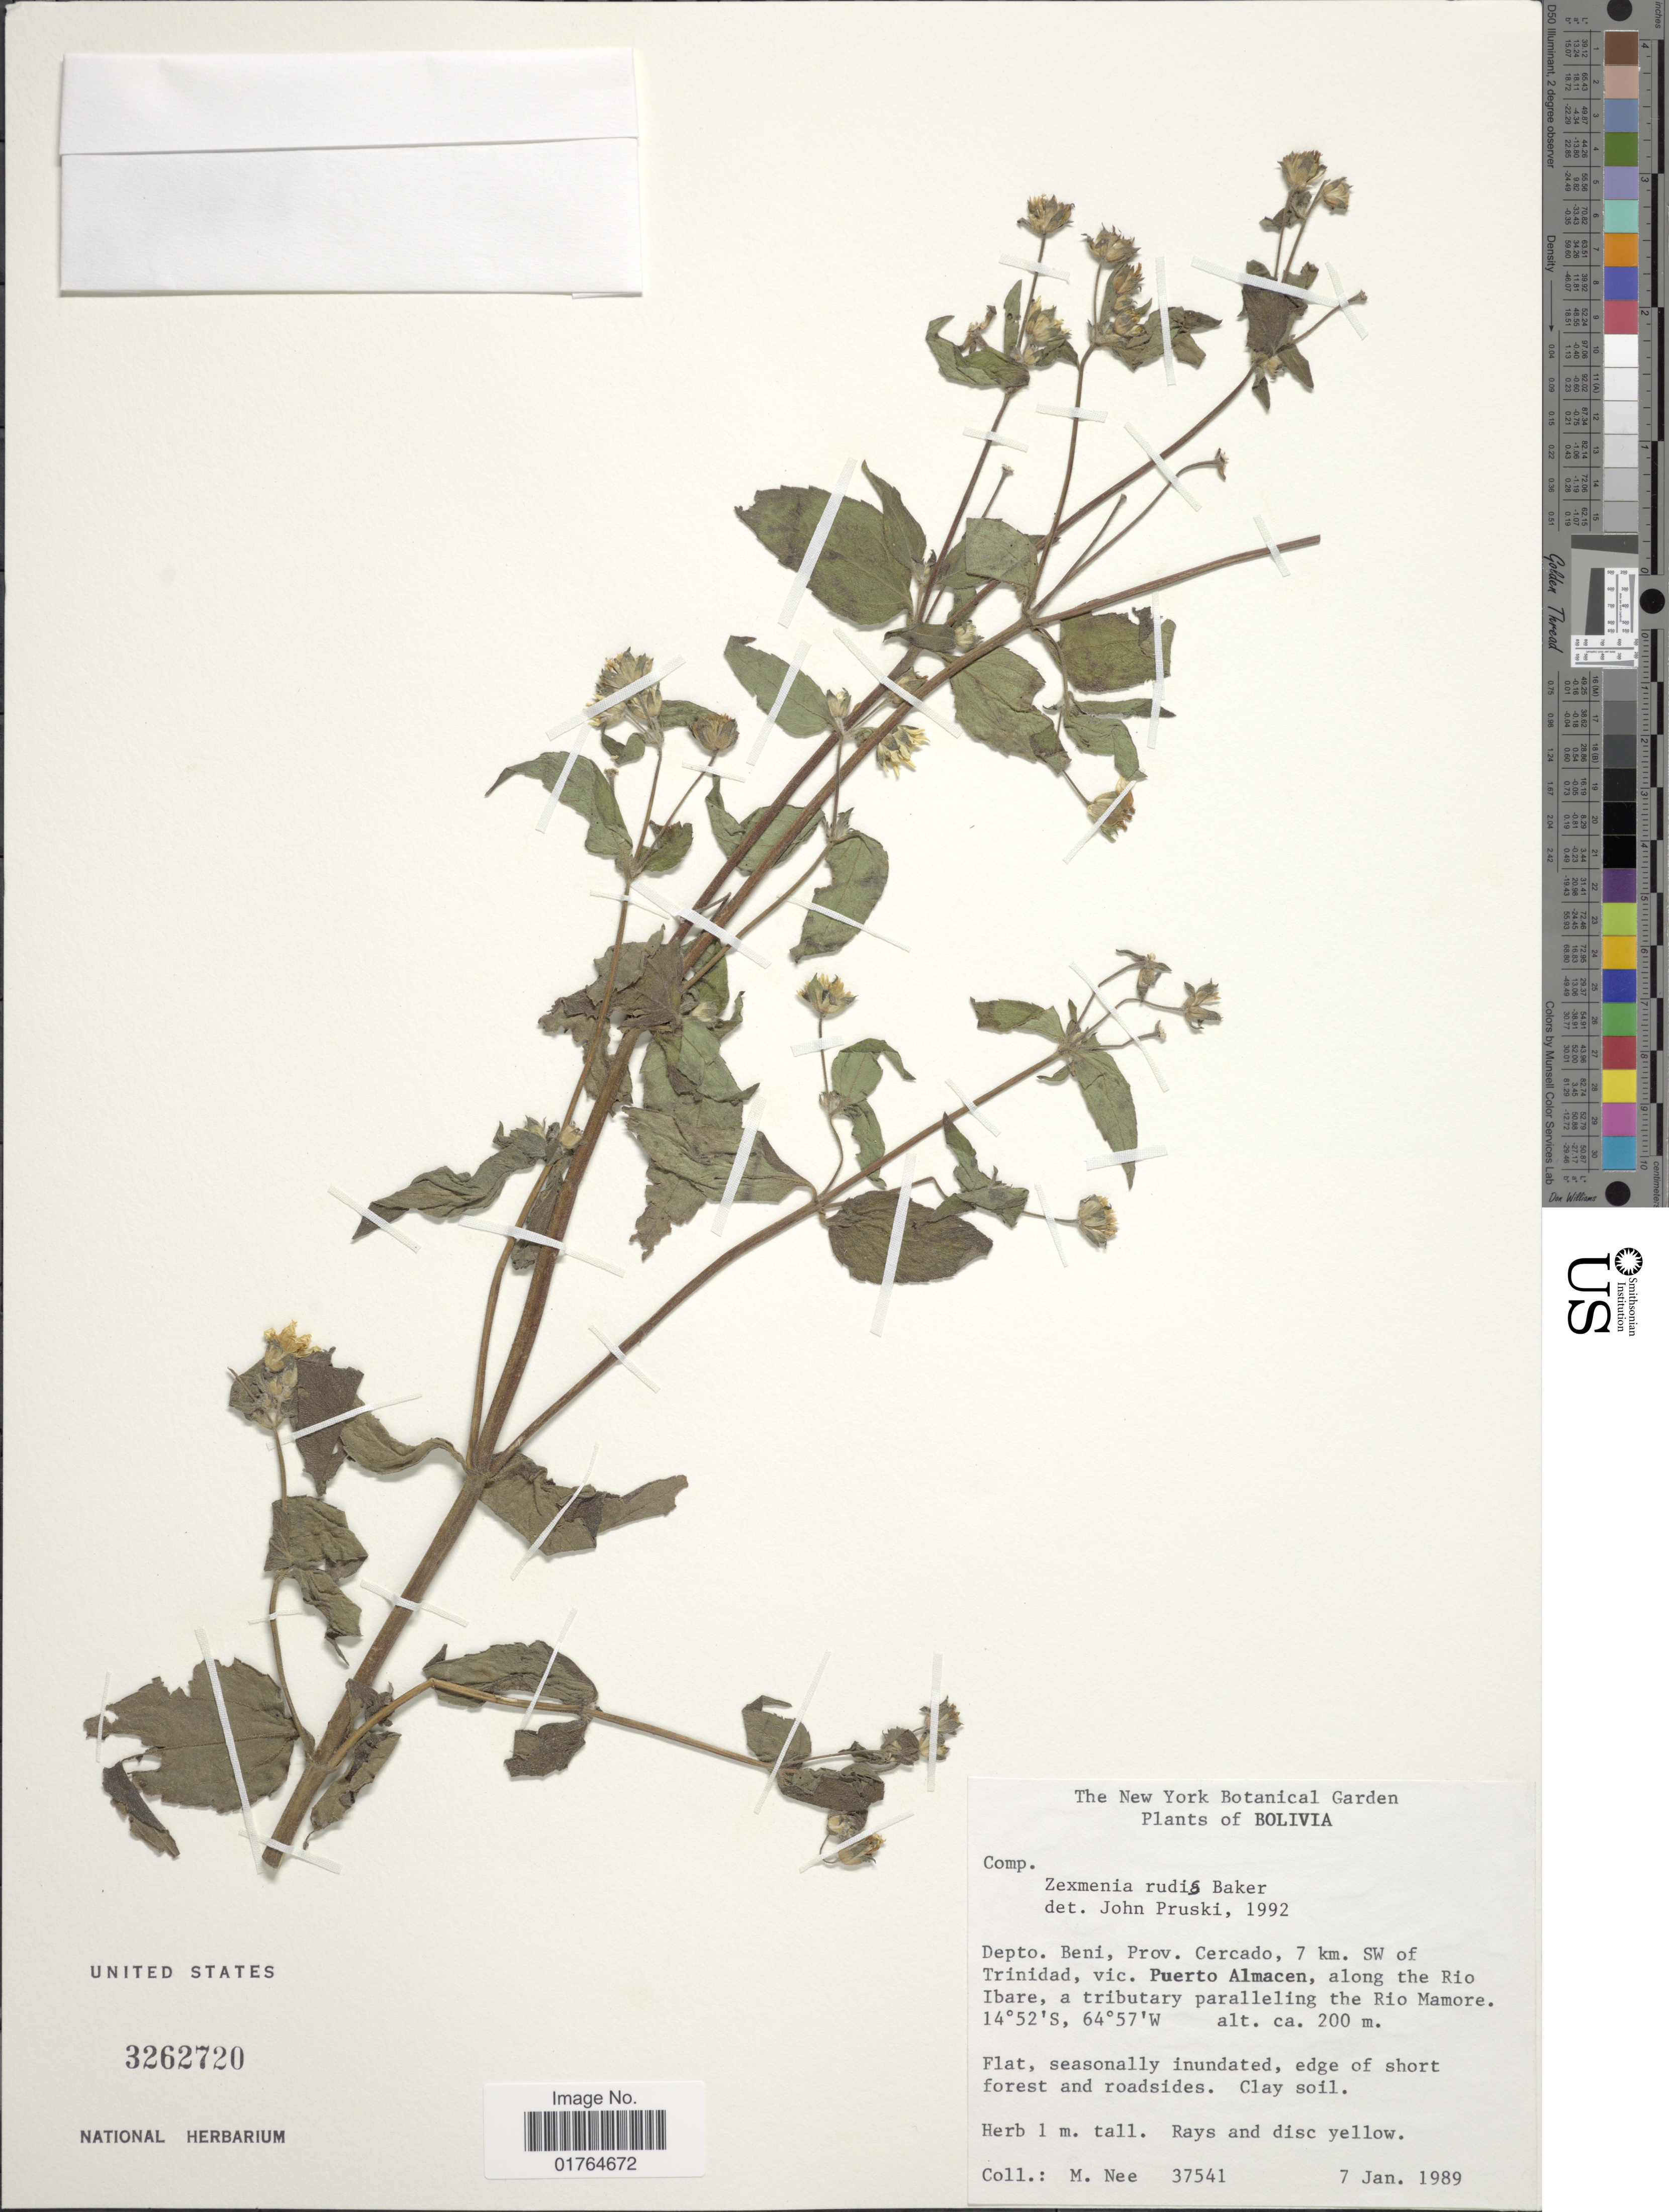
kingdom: Plantae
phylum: Tracheophyta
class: Magnoliopsida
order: Asterales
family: Asteraceae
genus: Wedelia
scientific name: Wedelia rudis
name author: (Baker) Benth. ex H. Rob.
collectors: M. Nee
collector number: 37541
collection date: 1989-01-07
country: Bolivia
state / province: Beni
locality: Prov. Cercado, 7 km SW of Trinidad, vic. Puerto Almacen, along the Rio Ibare, a tributary paralleling the Rio Mamore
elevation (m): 200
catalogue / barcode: US 3262720